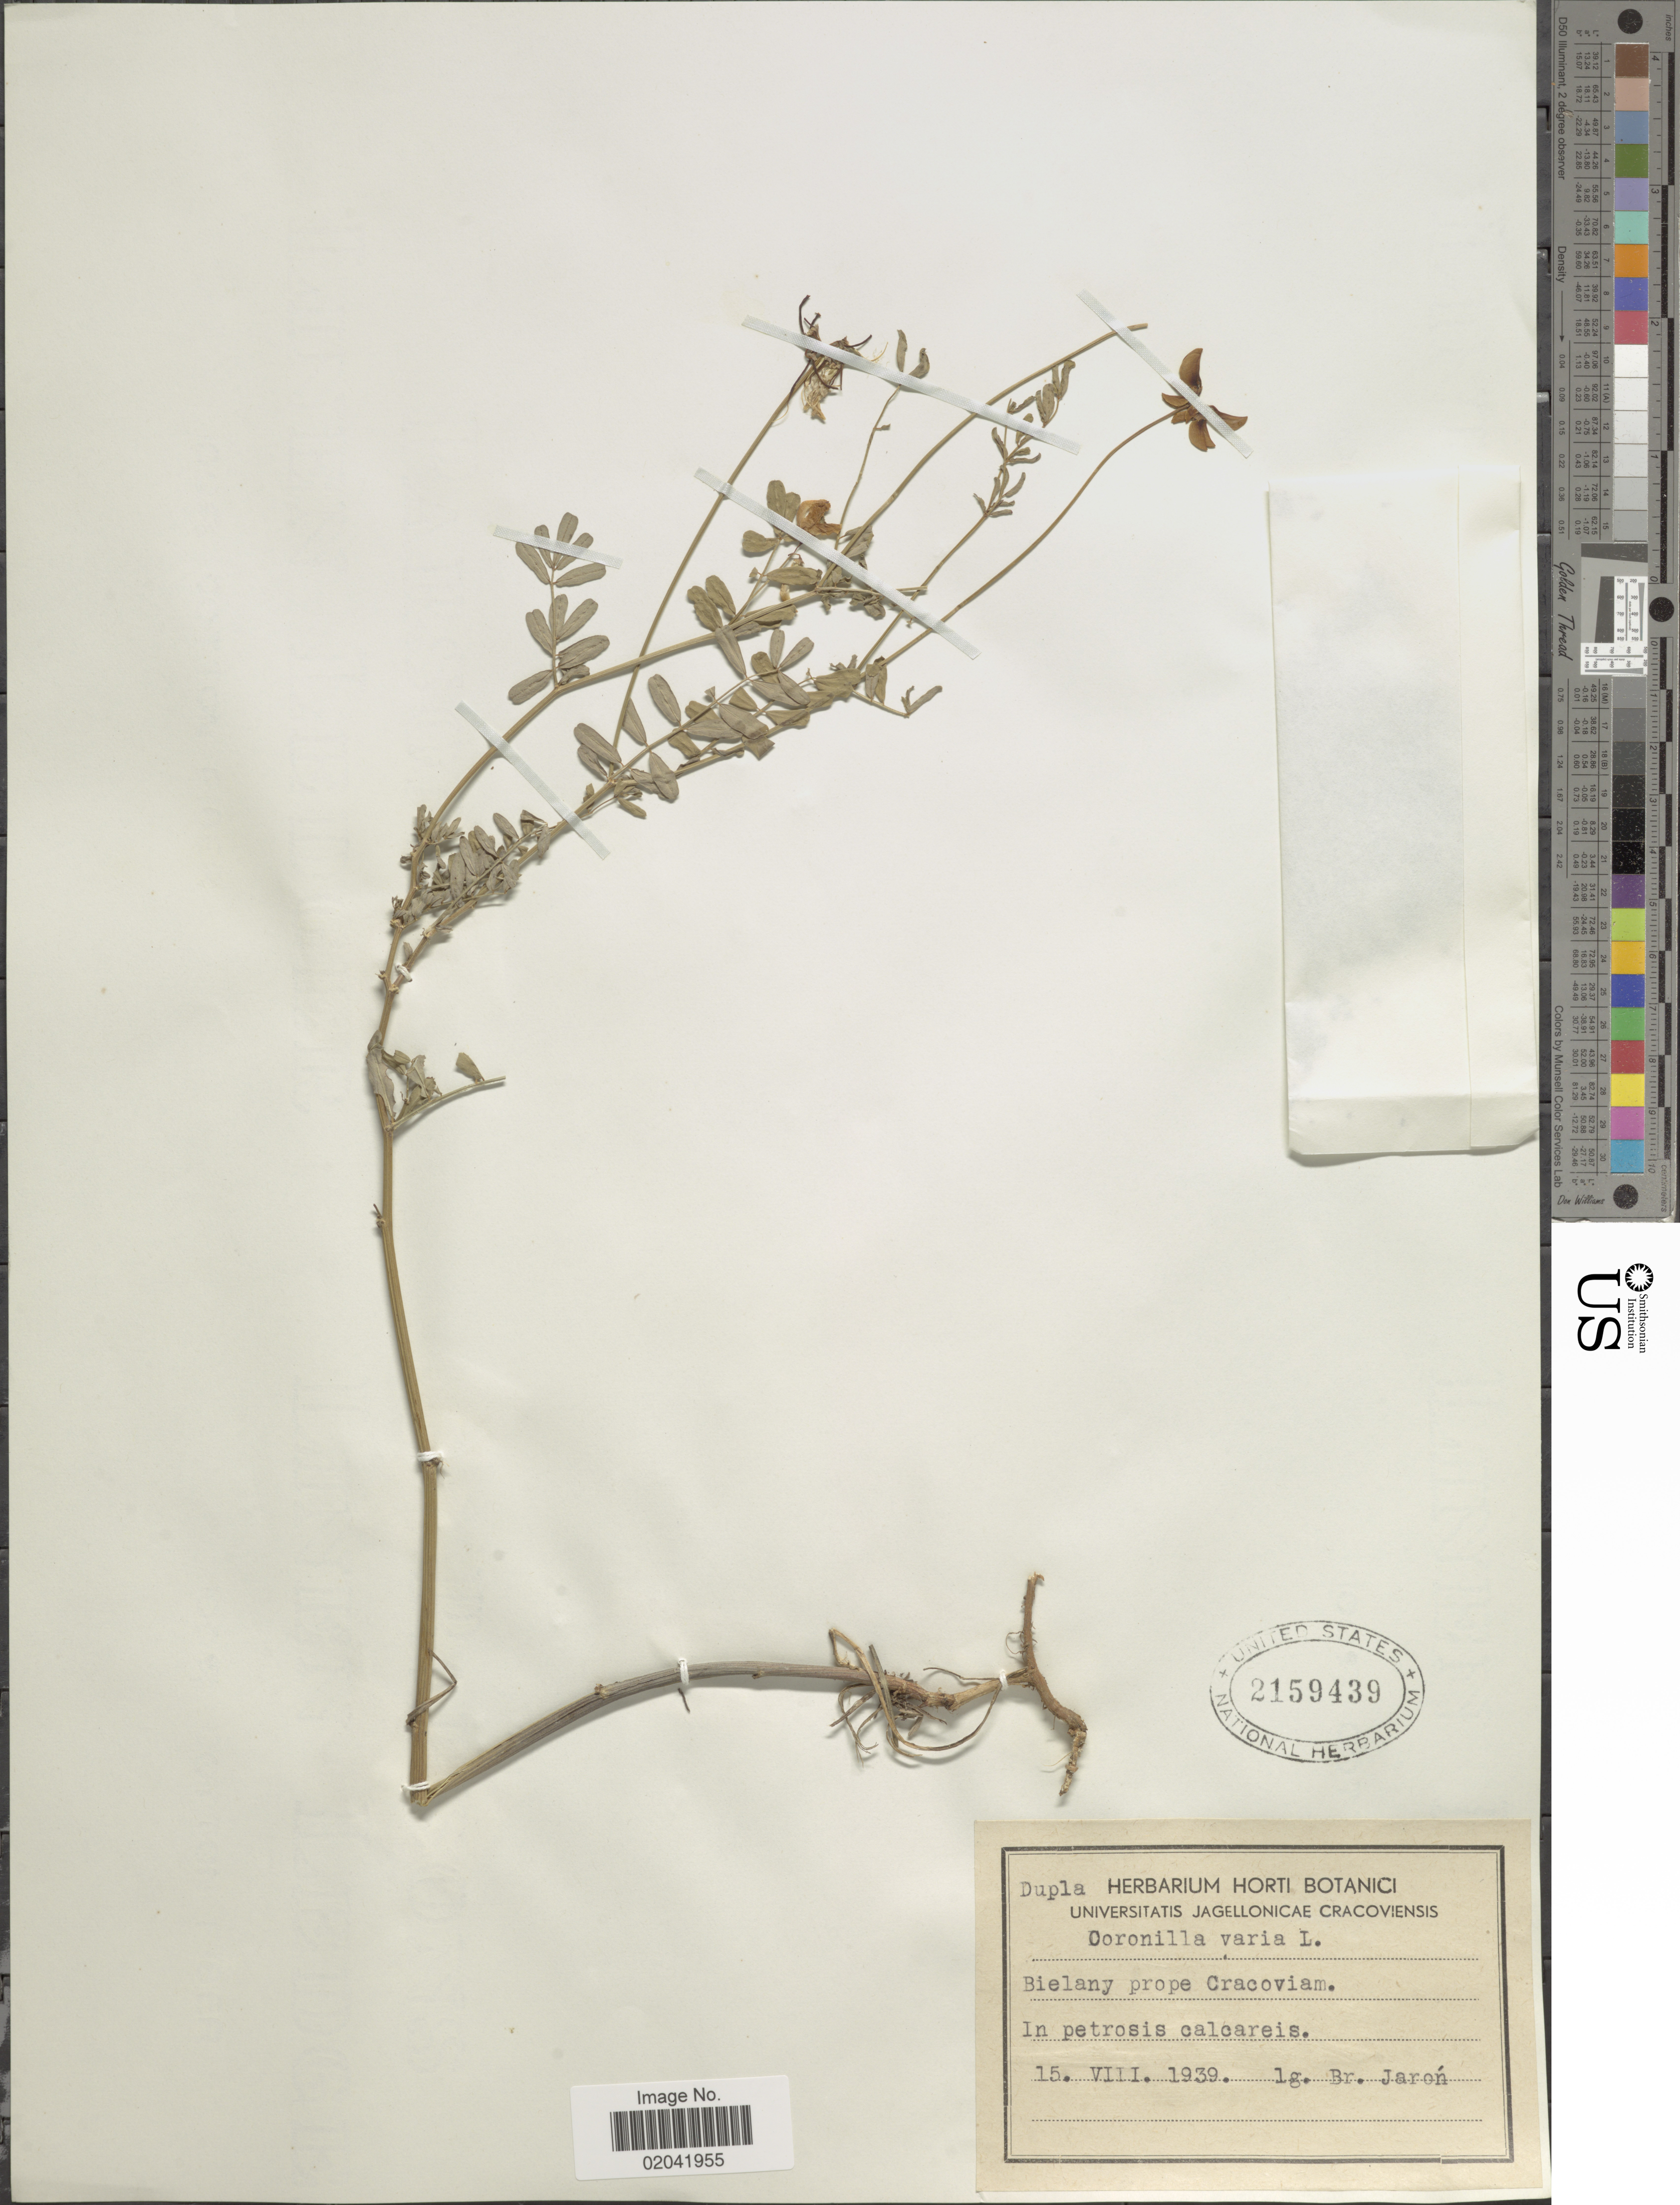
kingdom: Plantae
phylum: Tracheophyta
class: Magnoliopsida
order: Fabales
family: Fabaceae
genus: Coronilla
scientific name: Coronilla varia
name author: L.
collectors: B. Jaron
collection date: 1939-08-15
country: Poland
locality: Bielany prope Cracoviam. In petrosis calcareis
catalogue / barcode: US 2159439